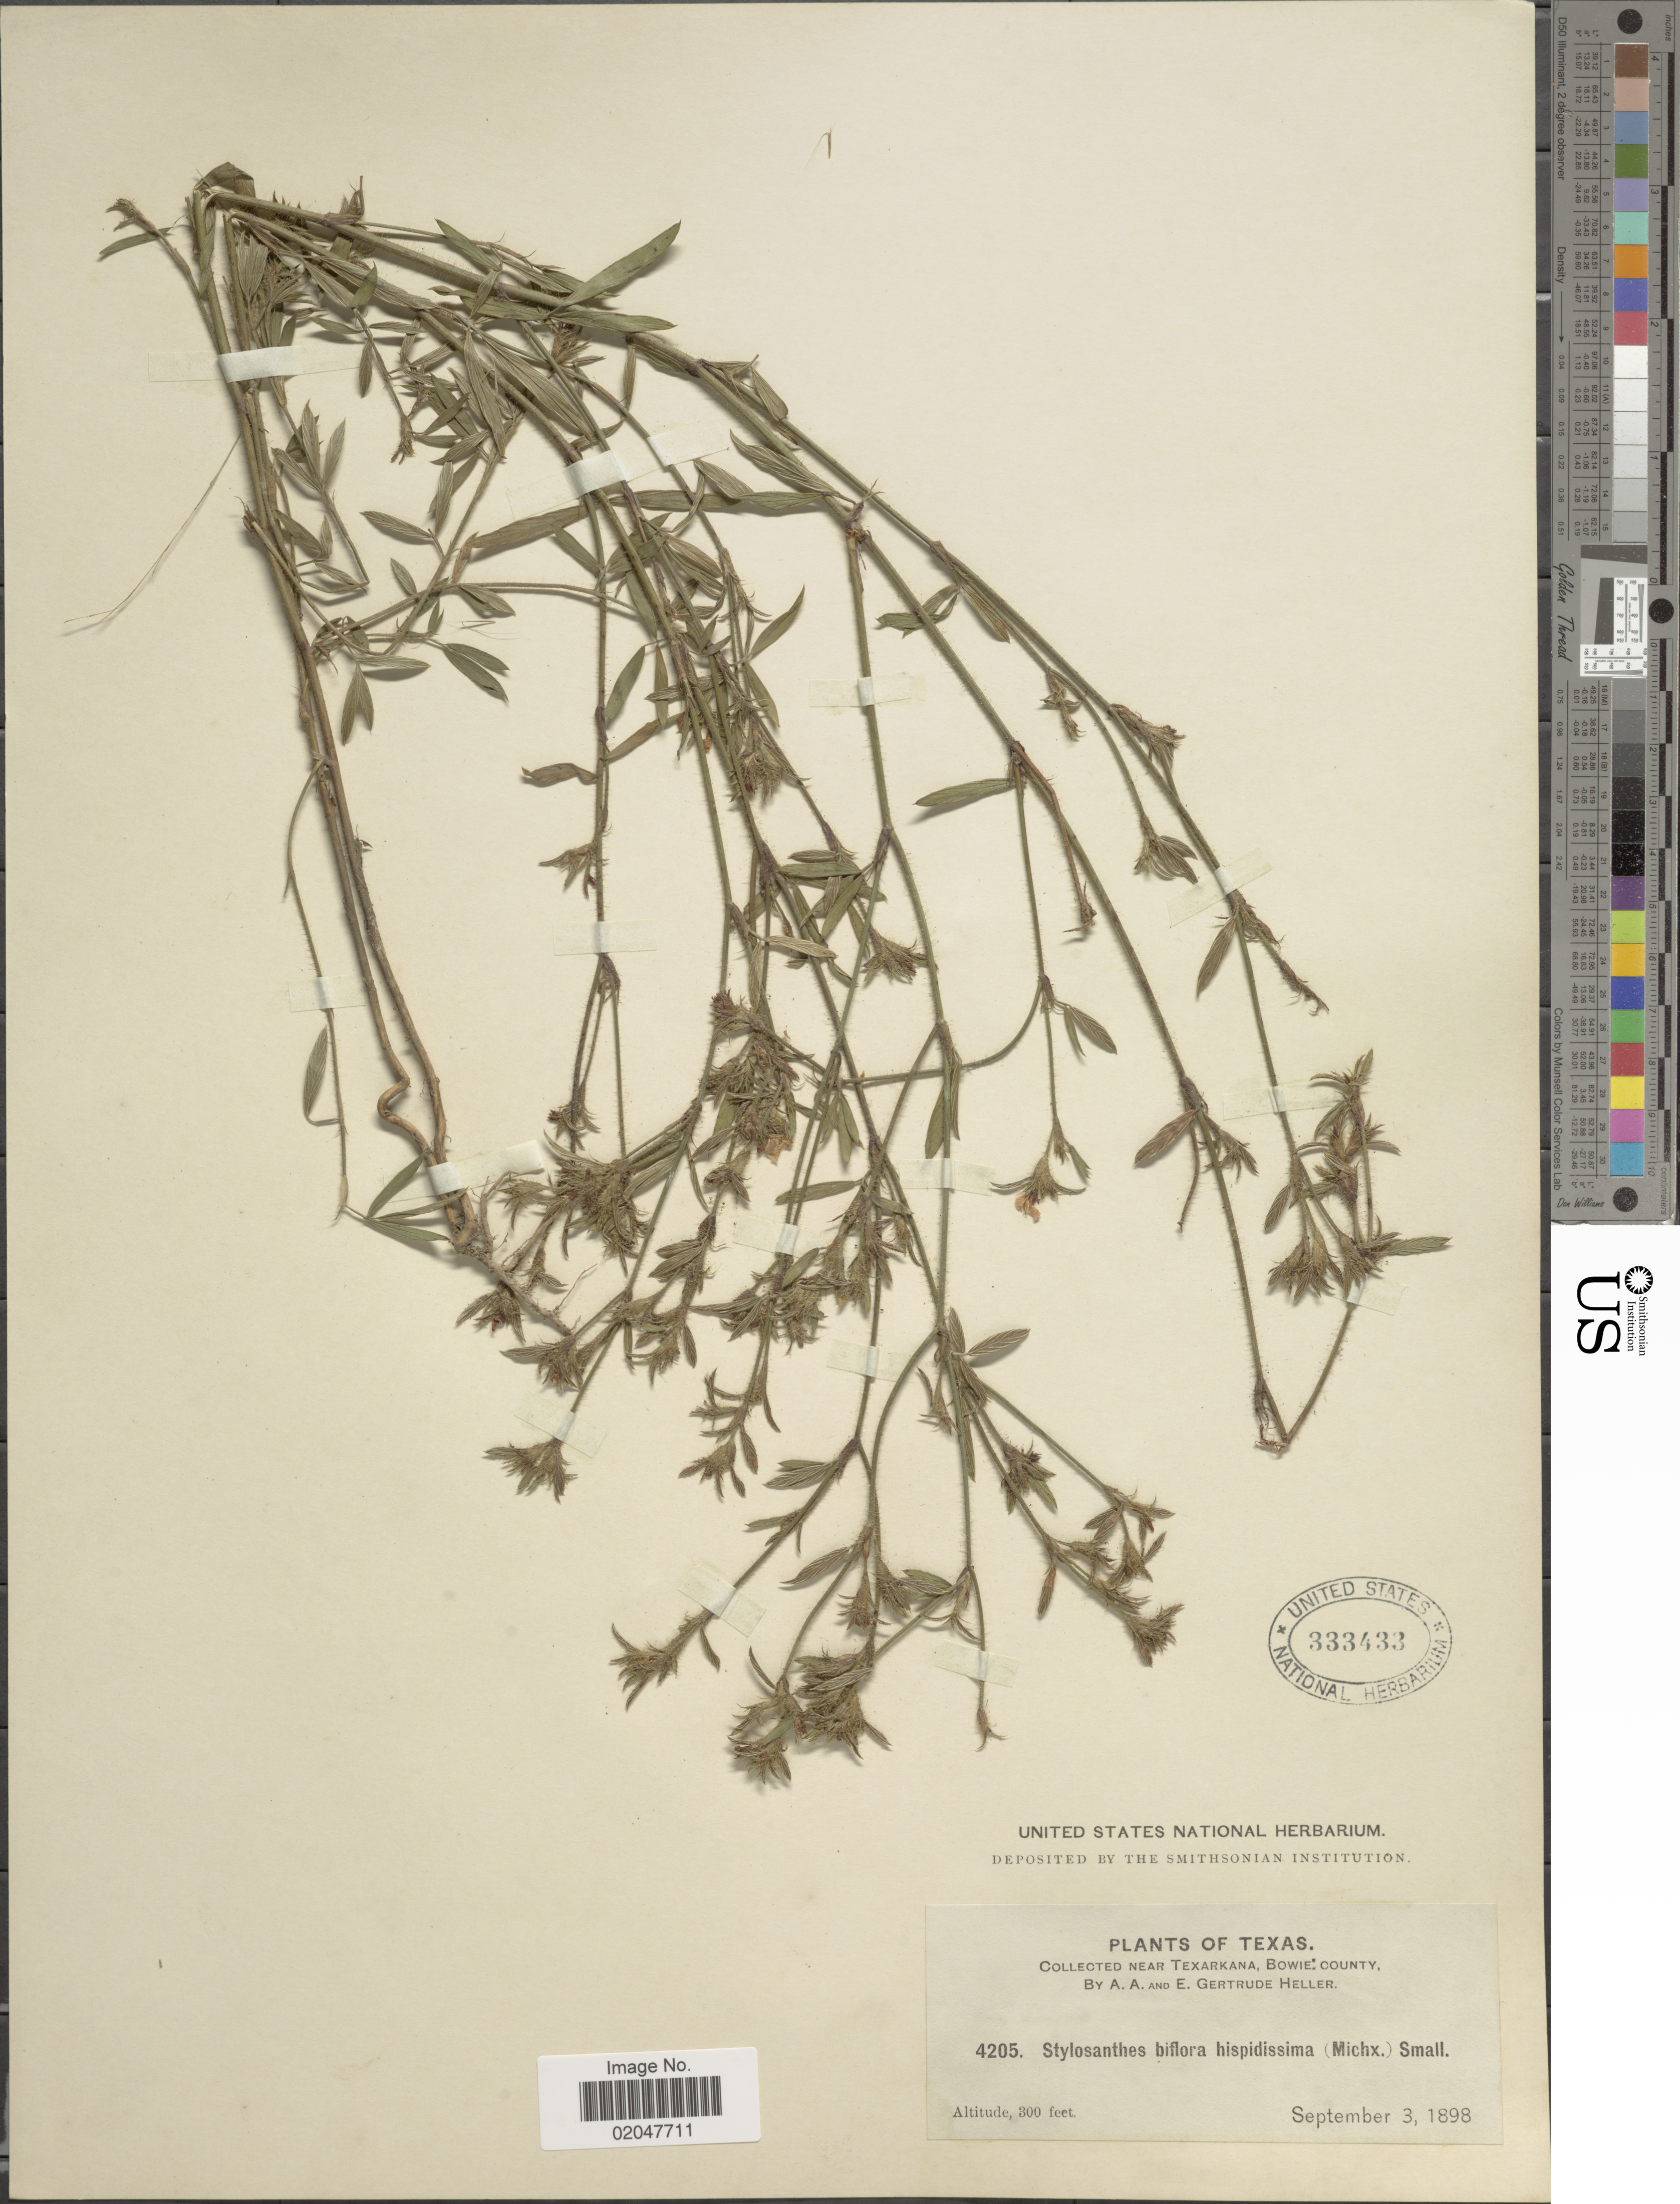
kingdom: Plantae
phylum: Tracheophyta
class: Magnoliopsida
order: Fabales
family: Fabaceae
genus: Stylosanthes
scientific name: Stylosanthes biflora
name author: (L.) Britton et al.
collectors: A. A. Heller & E. Gertrude Heller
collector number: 4205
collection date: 1898-09-03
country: United States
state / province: Texas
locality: Near Texarkana, Bowie County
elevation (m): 91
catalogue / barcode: US 333433